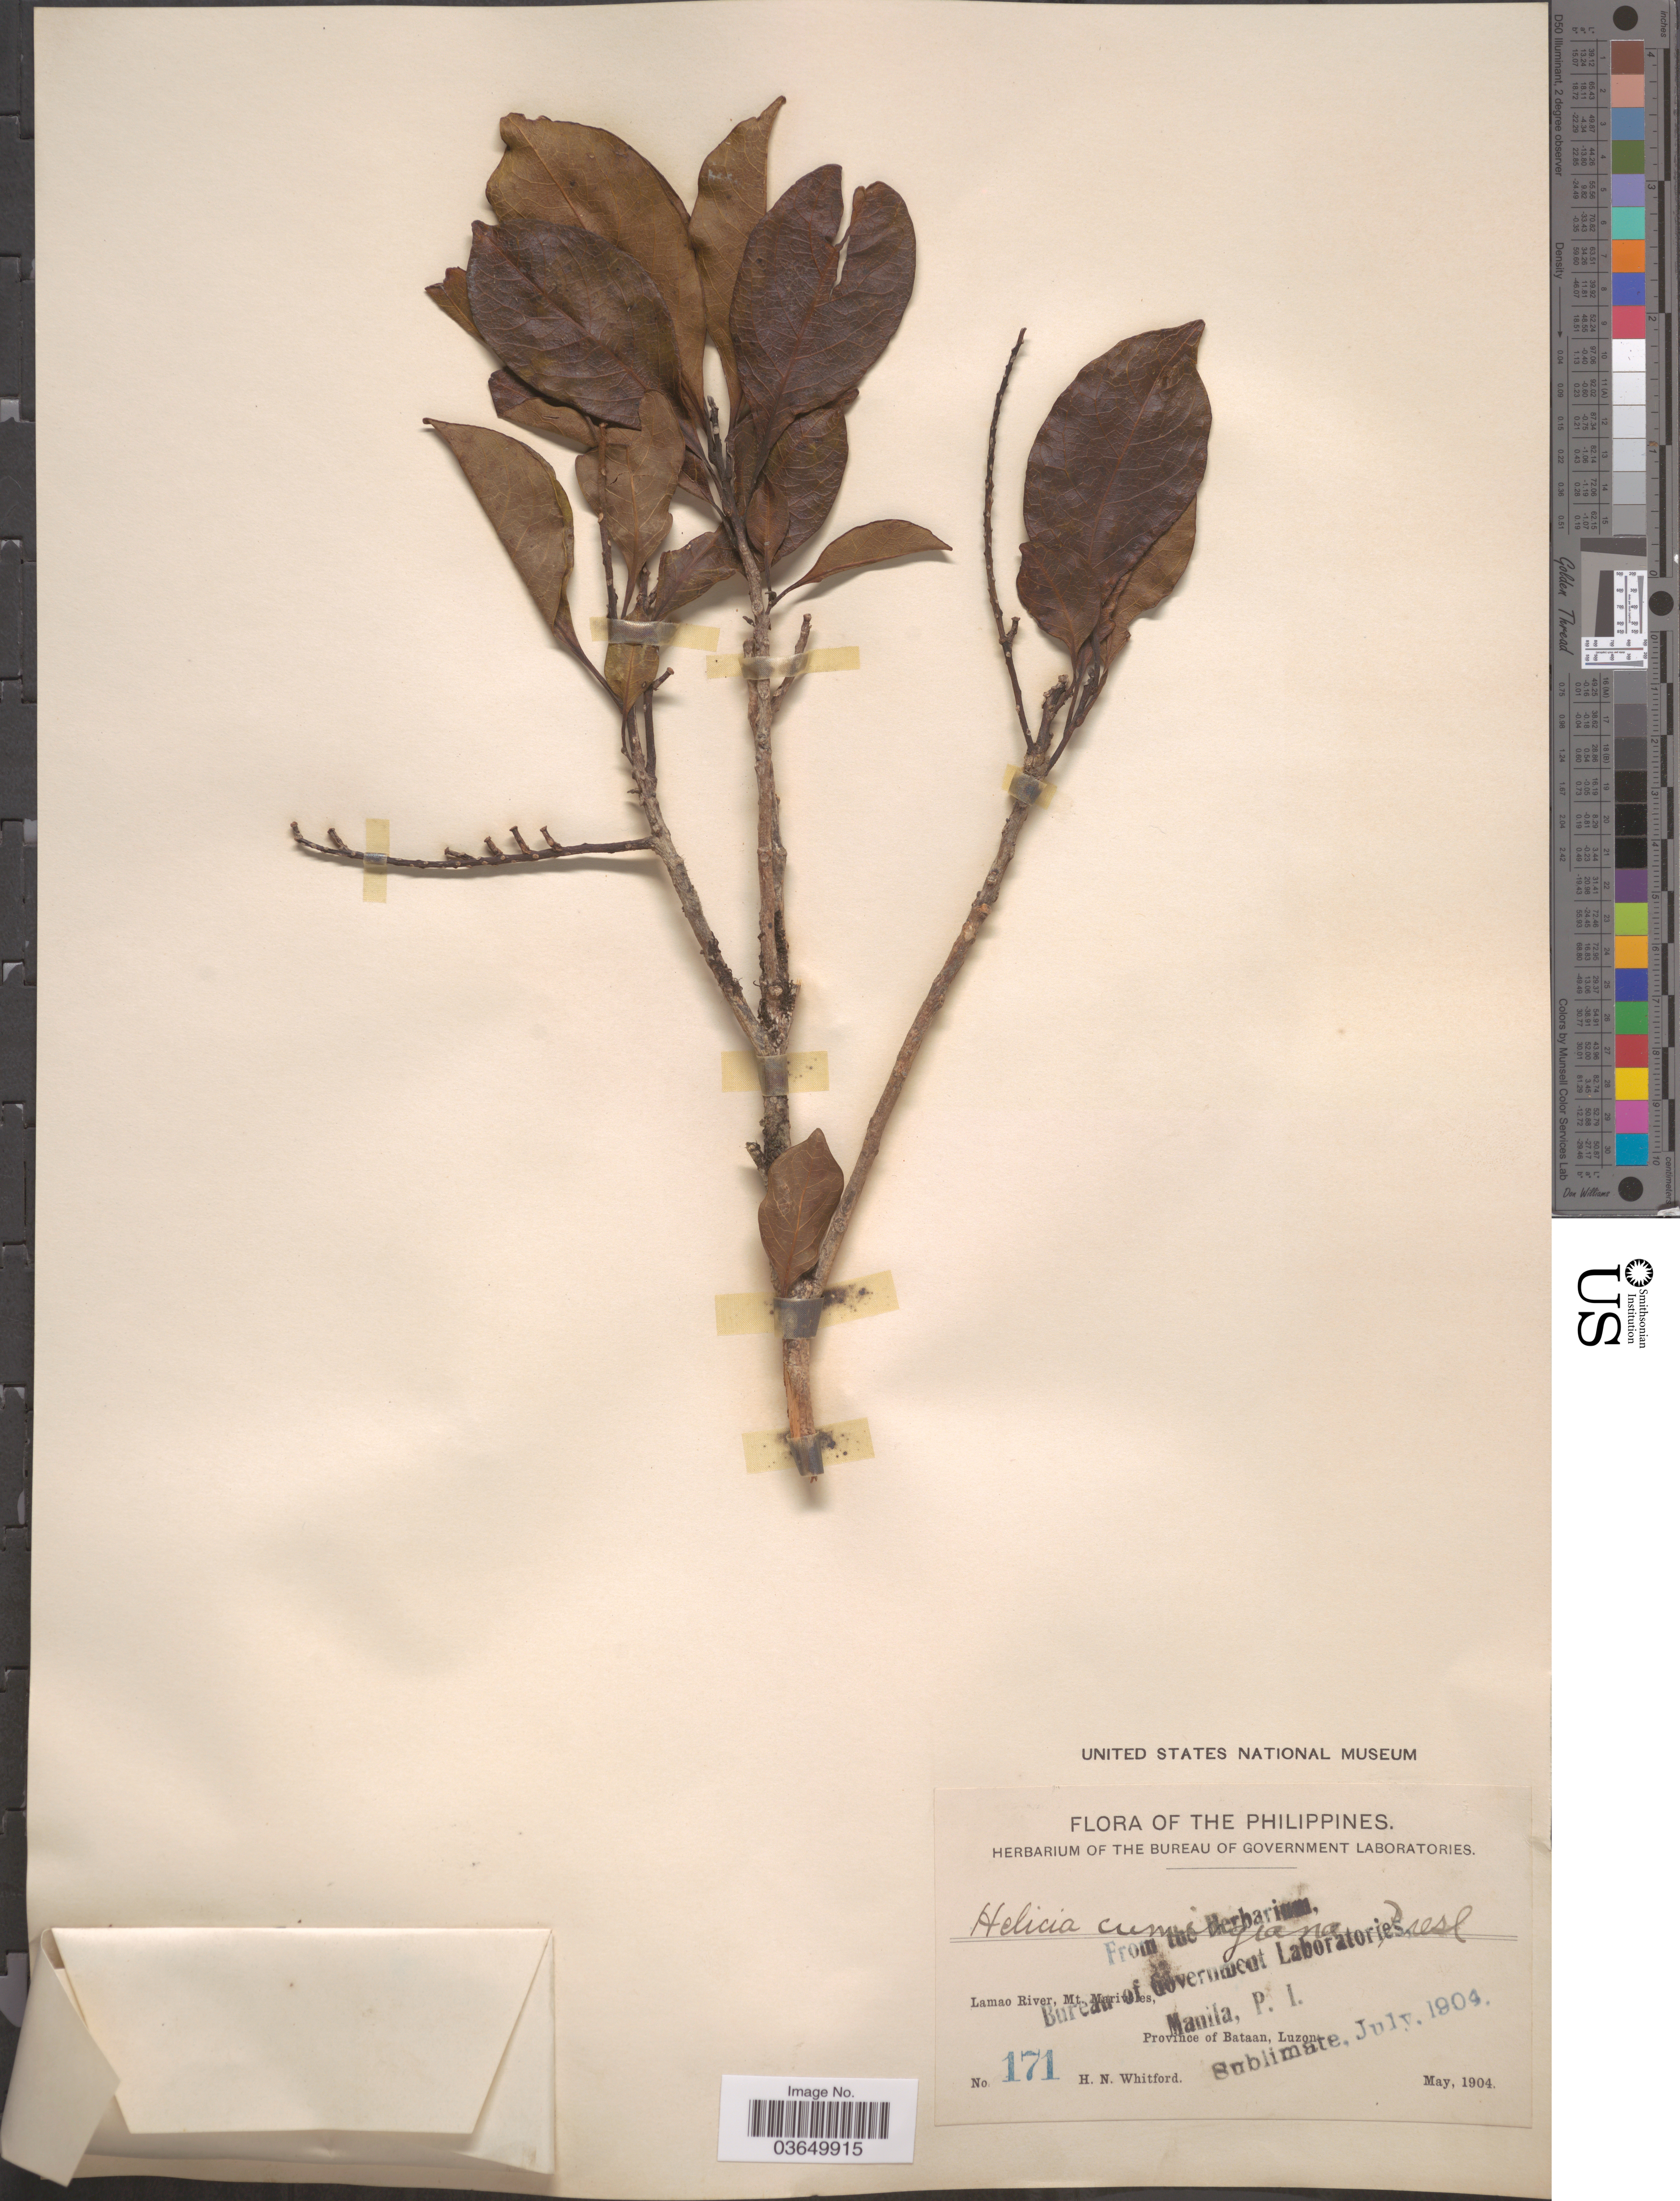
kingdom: Plantae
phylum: Tracheophyta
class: Magnoliopsida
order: Proteales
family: Proteaceae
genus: Helicia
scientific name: Helicia cumingiana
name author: C. Presl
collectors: H. N. Whitford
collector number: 171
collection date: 1904-05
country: Philippines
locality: Lamao River, Mt. Mariveles, Province of Bataan, Luzon.